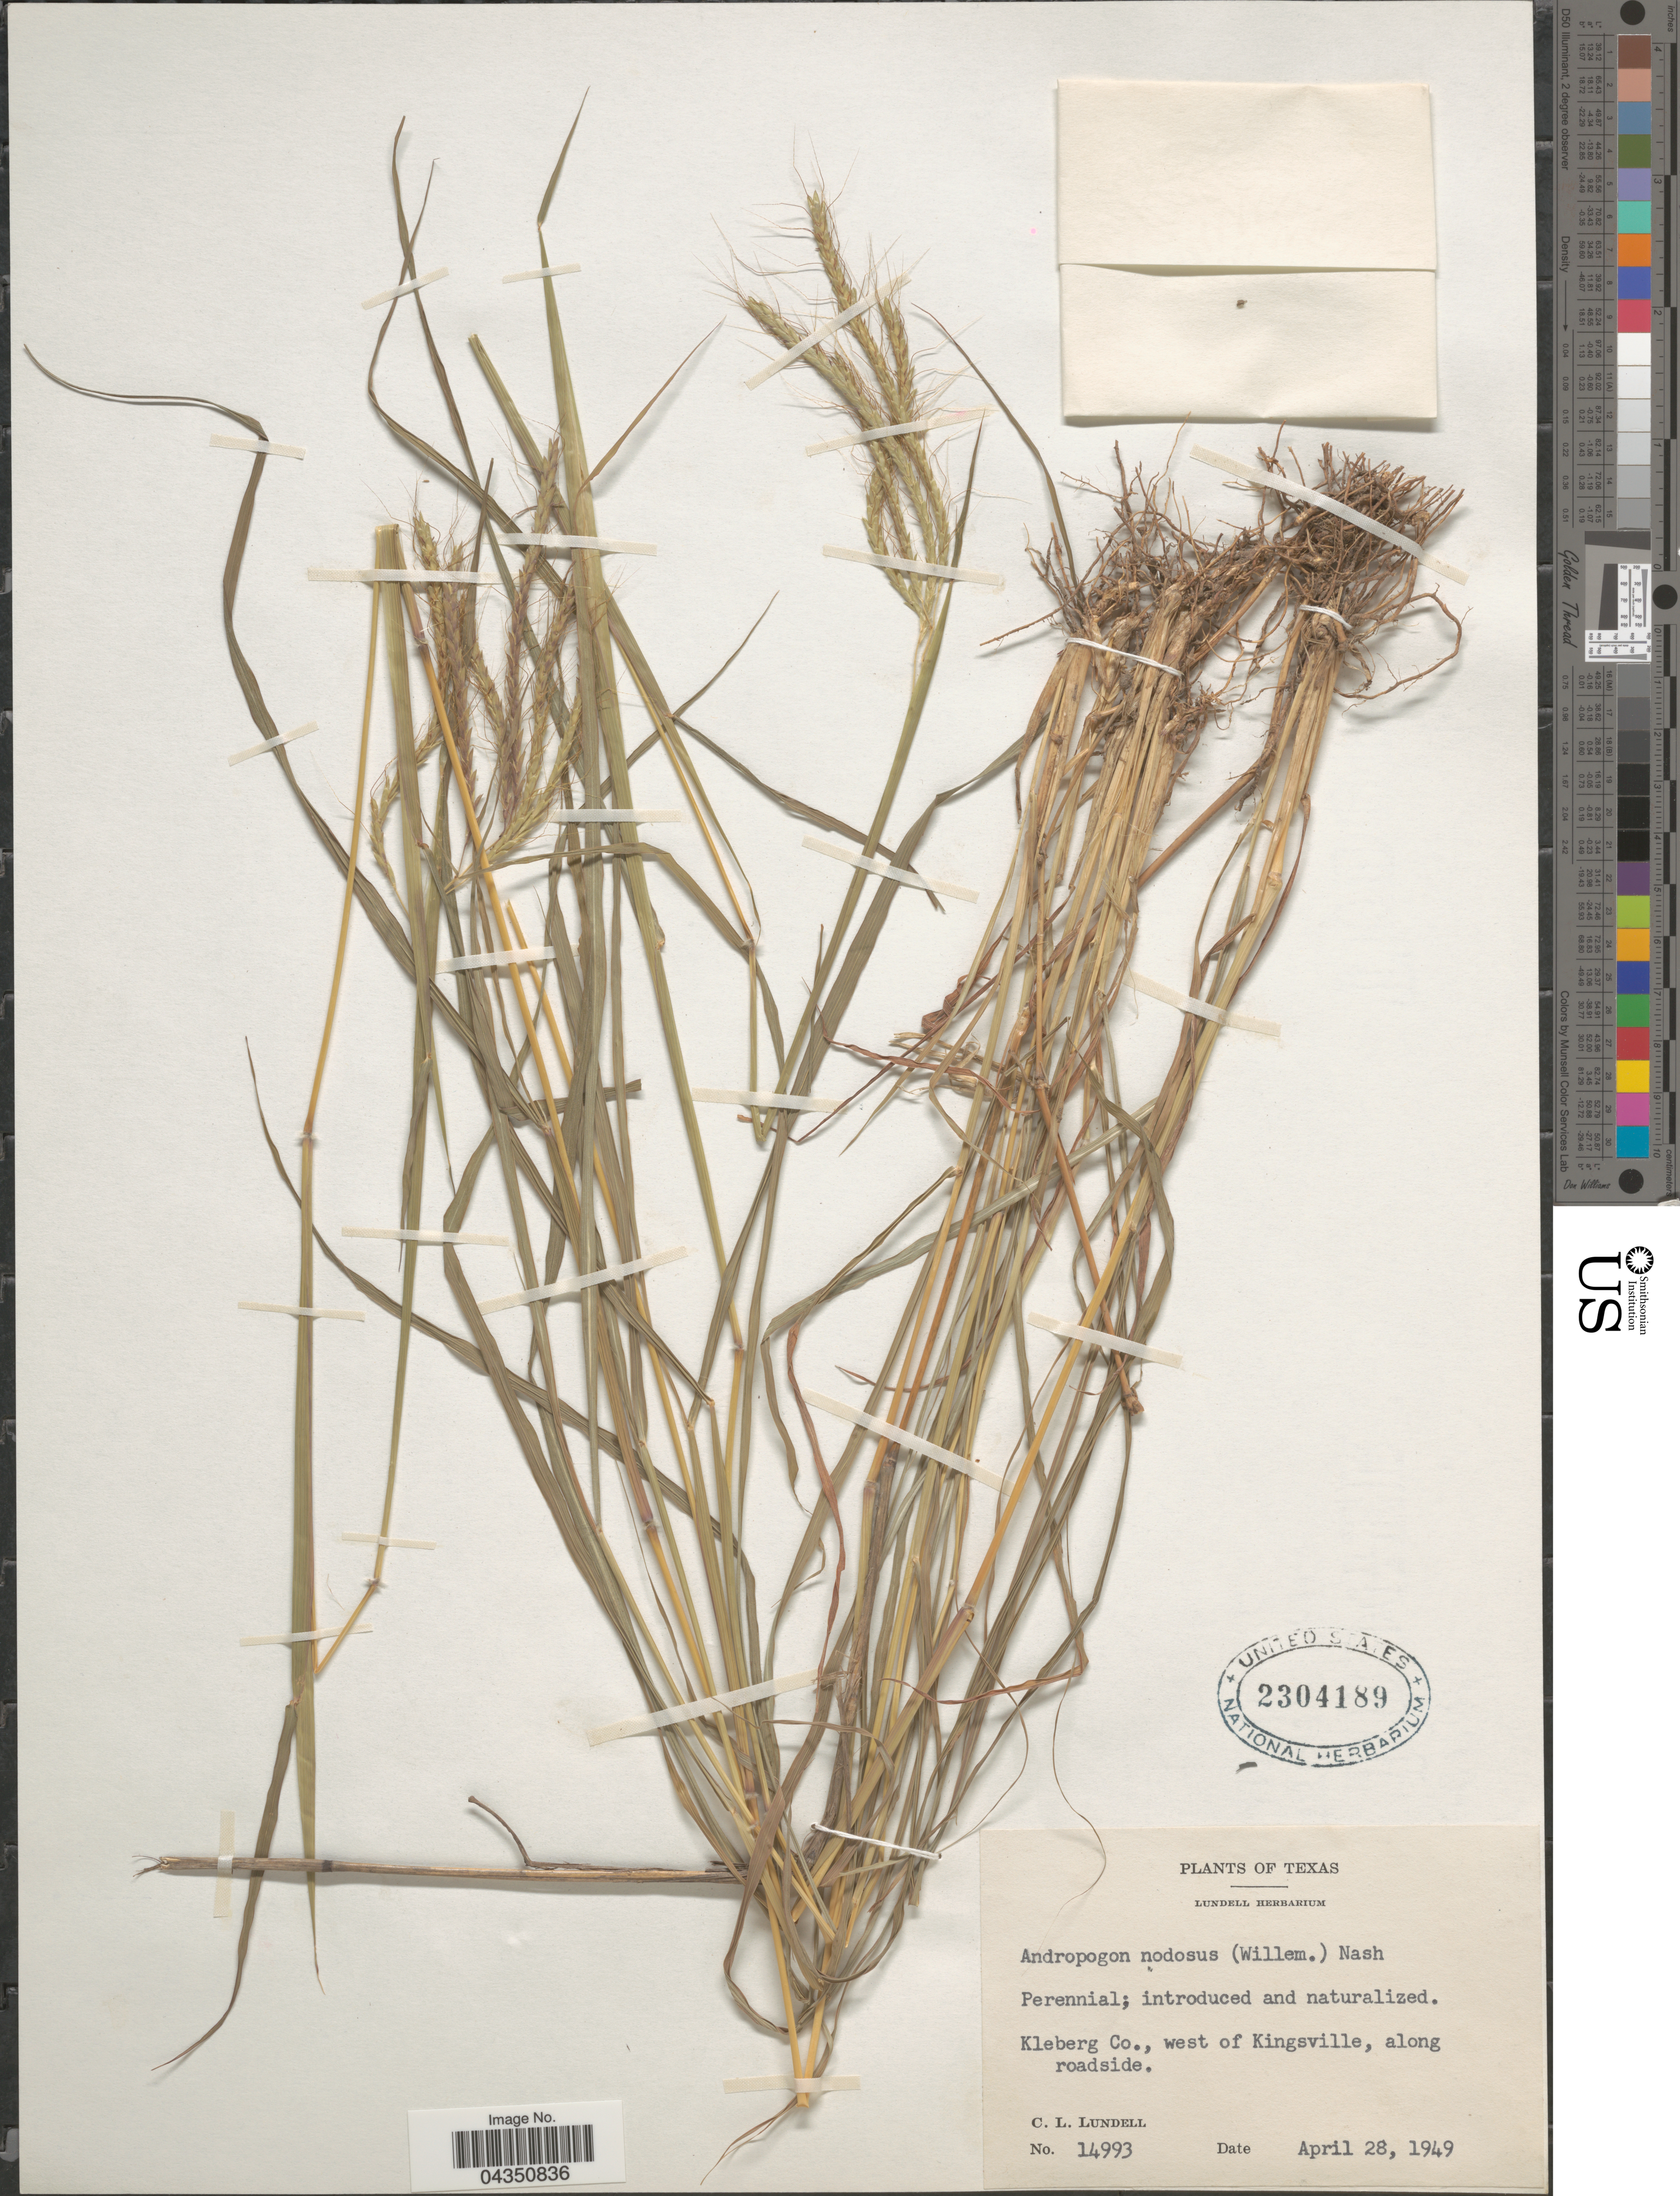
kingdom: Plantae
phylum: Tracheophyta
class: Liliopsida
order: Poales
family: Poaceae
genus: Dichanthium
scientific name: Dichanthium aristatum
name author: (Poir.) C.E. Hubb.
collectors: C. L. Lundell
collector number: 14993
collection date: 1949-04-28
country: United States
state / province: Texas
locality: Kleberg Co., west of Kingsville, along roadside.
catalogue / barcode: US 2304189